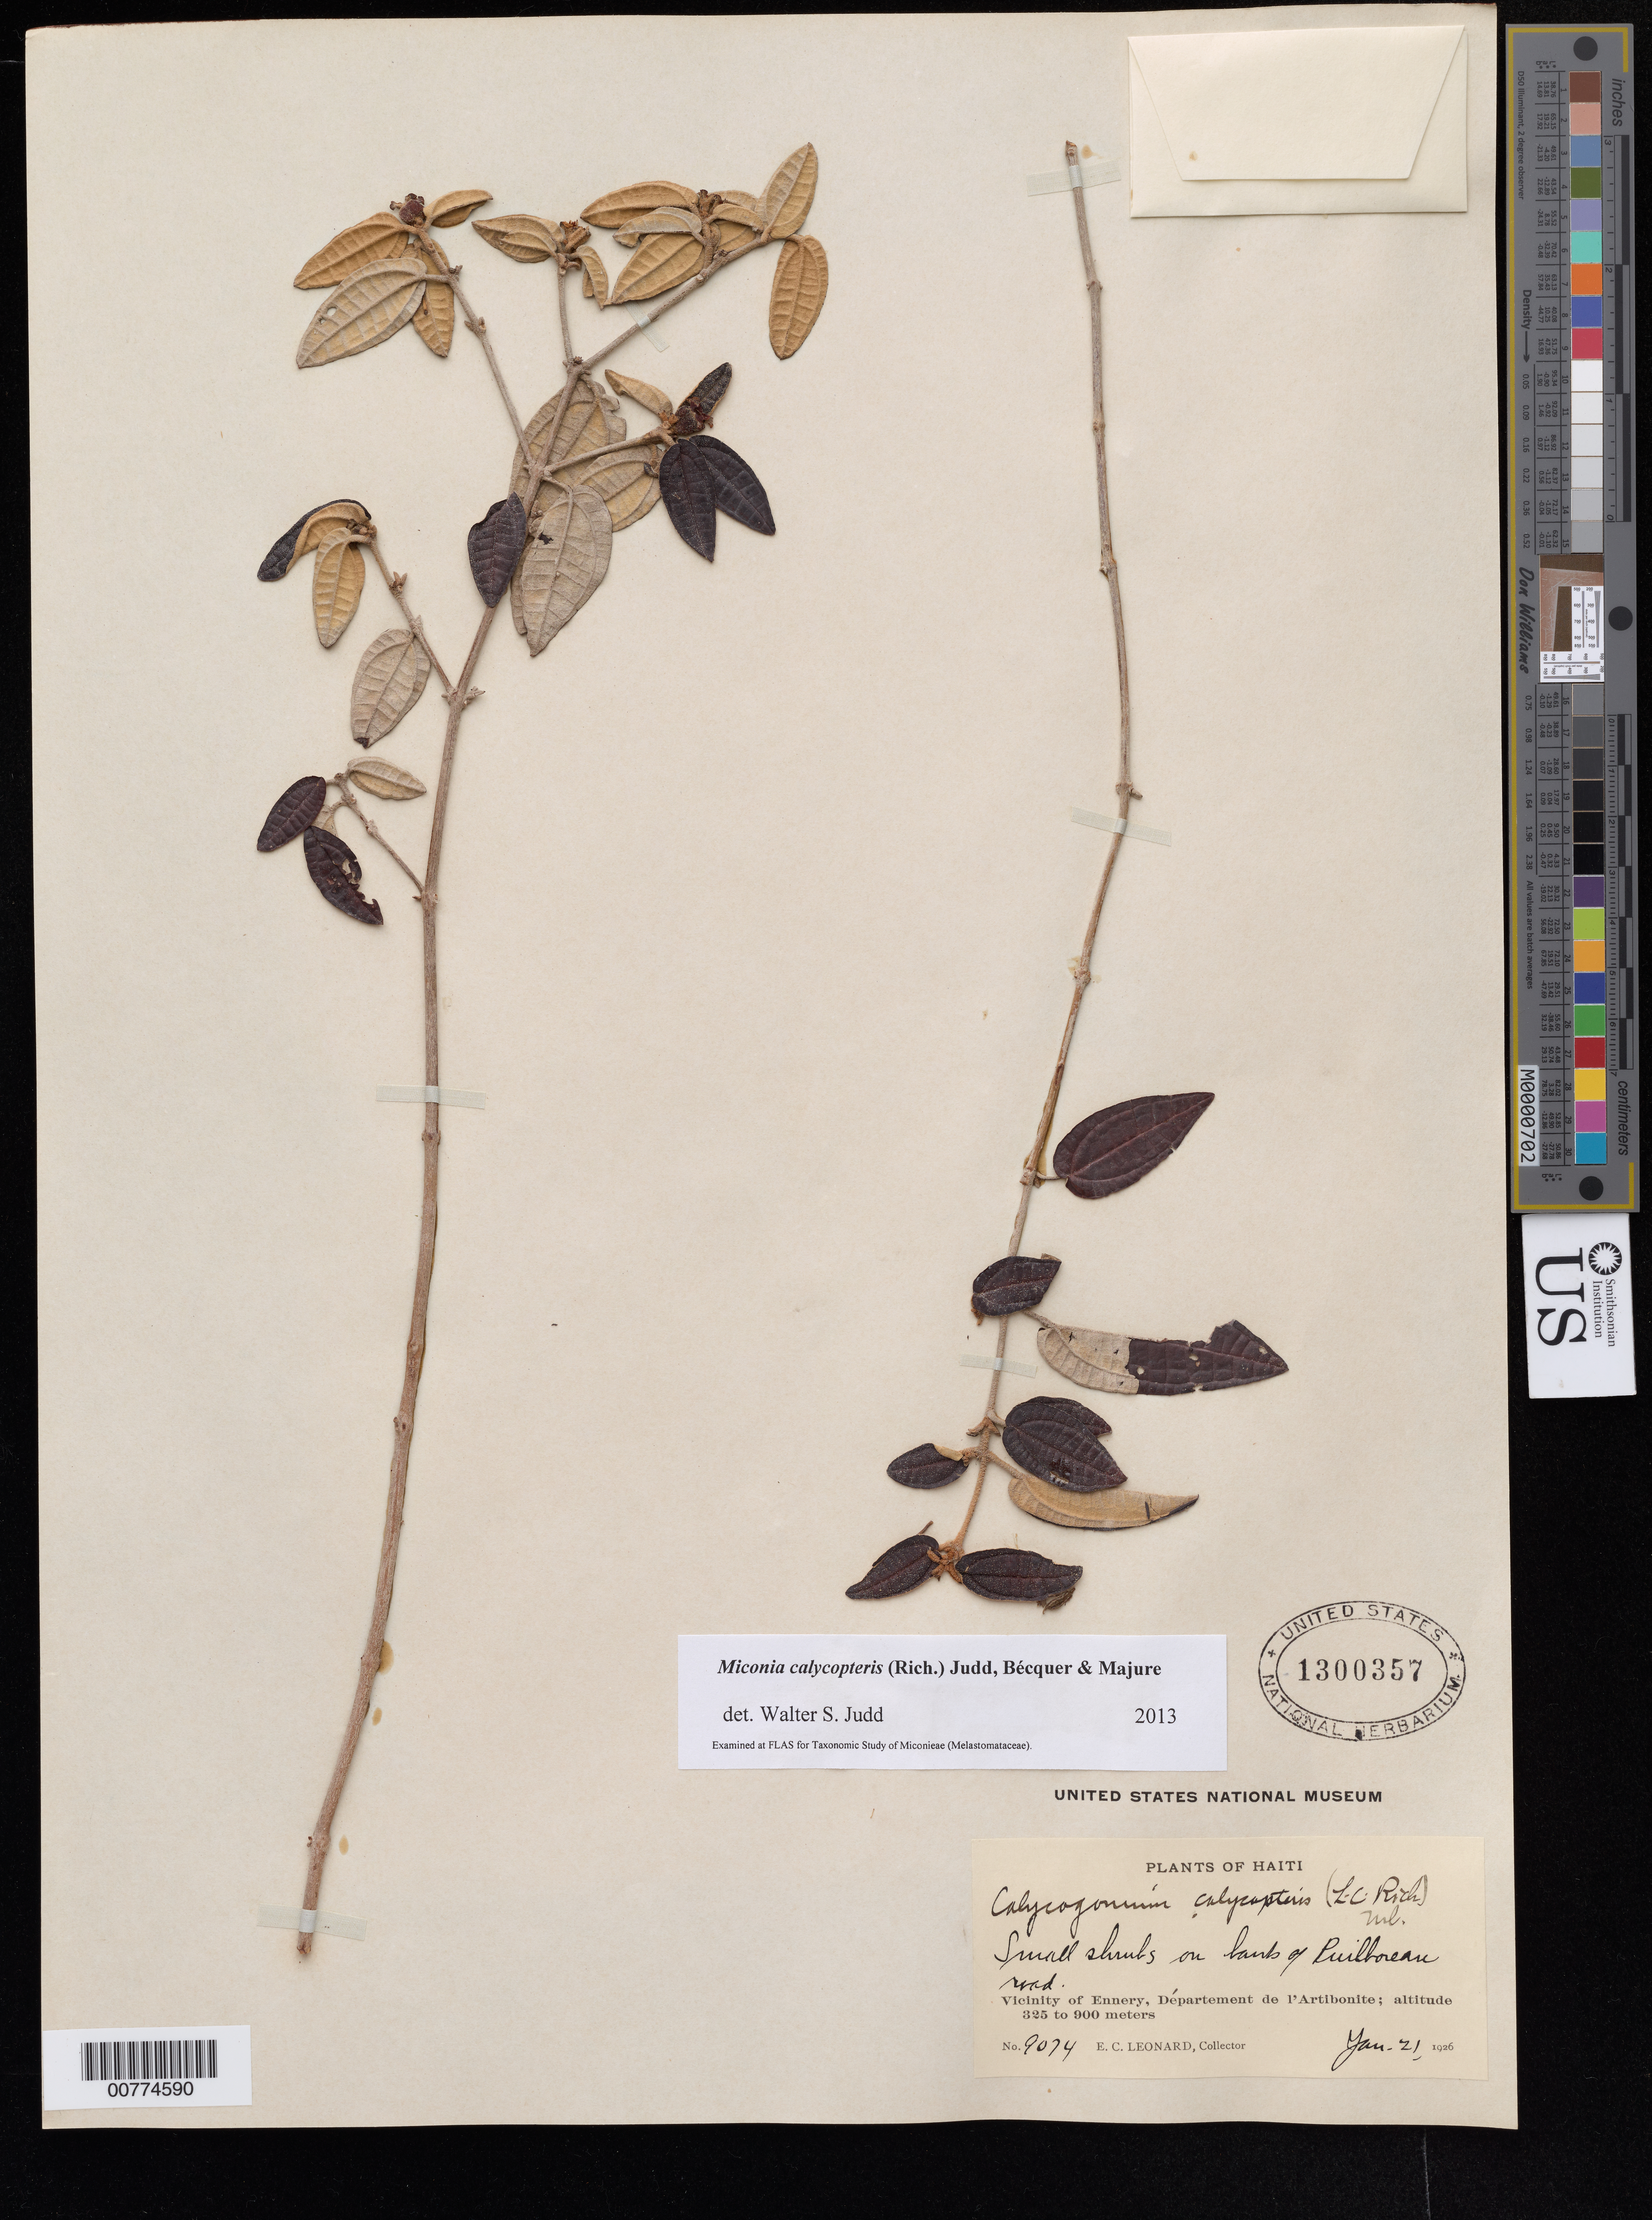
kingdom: Plantae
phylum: Tracheophyta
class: Magnoliopsida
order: Myrtales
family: Melastomataceae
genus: Miconia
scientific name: Miconia calycopteris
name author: (Rich.) Judd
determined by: Judd, Walter S.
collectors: E. C. Leonard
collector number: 9074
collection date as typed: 21 Jan 1926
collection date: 1926-01-21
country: Haiti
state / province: Artibonite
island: Hispaniola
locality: Vicinity of Ennery, Puilboreau road.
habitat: Banks of road.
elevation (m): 325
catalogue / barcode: US 1300357